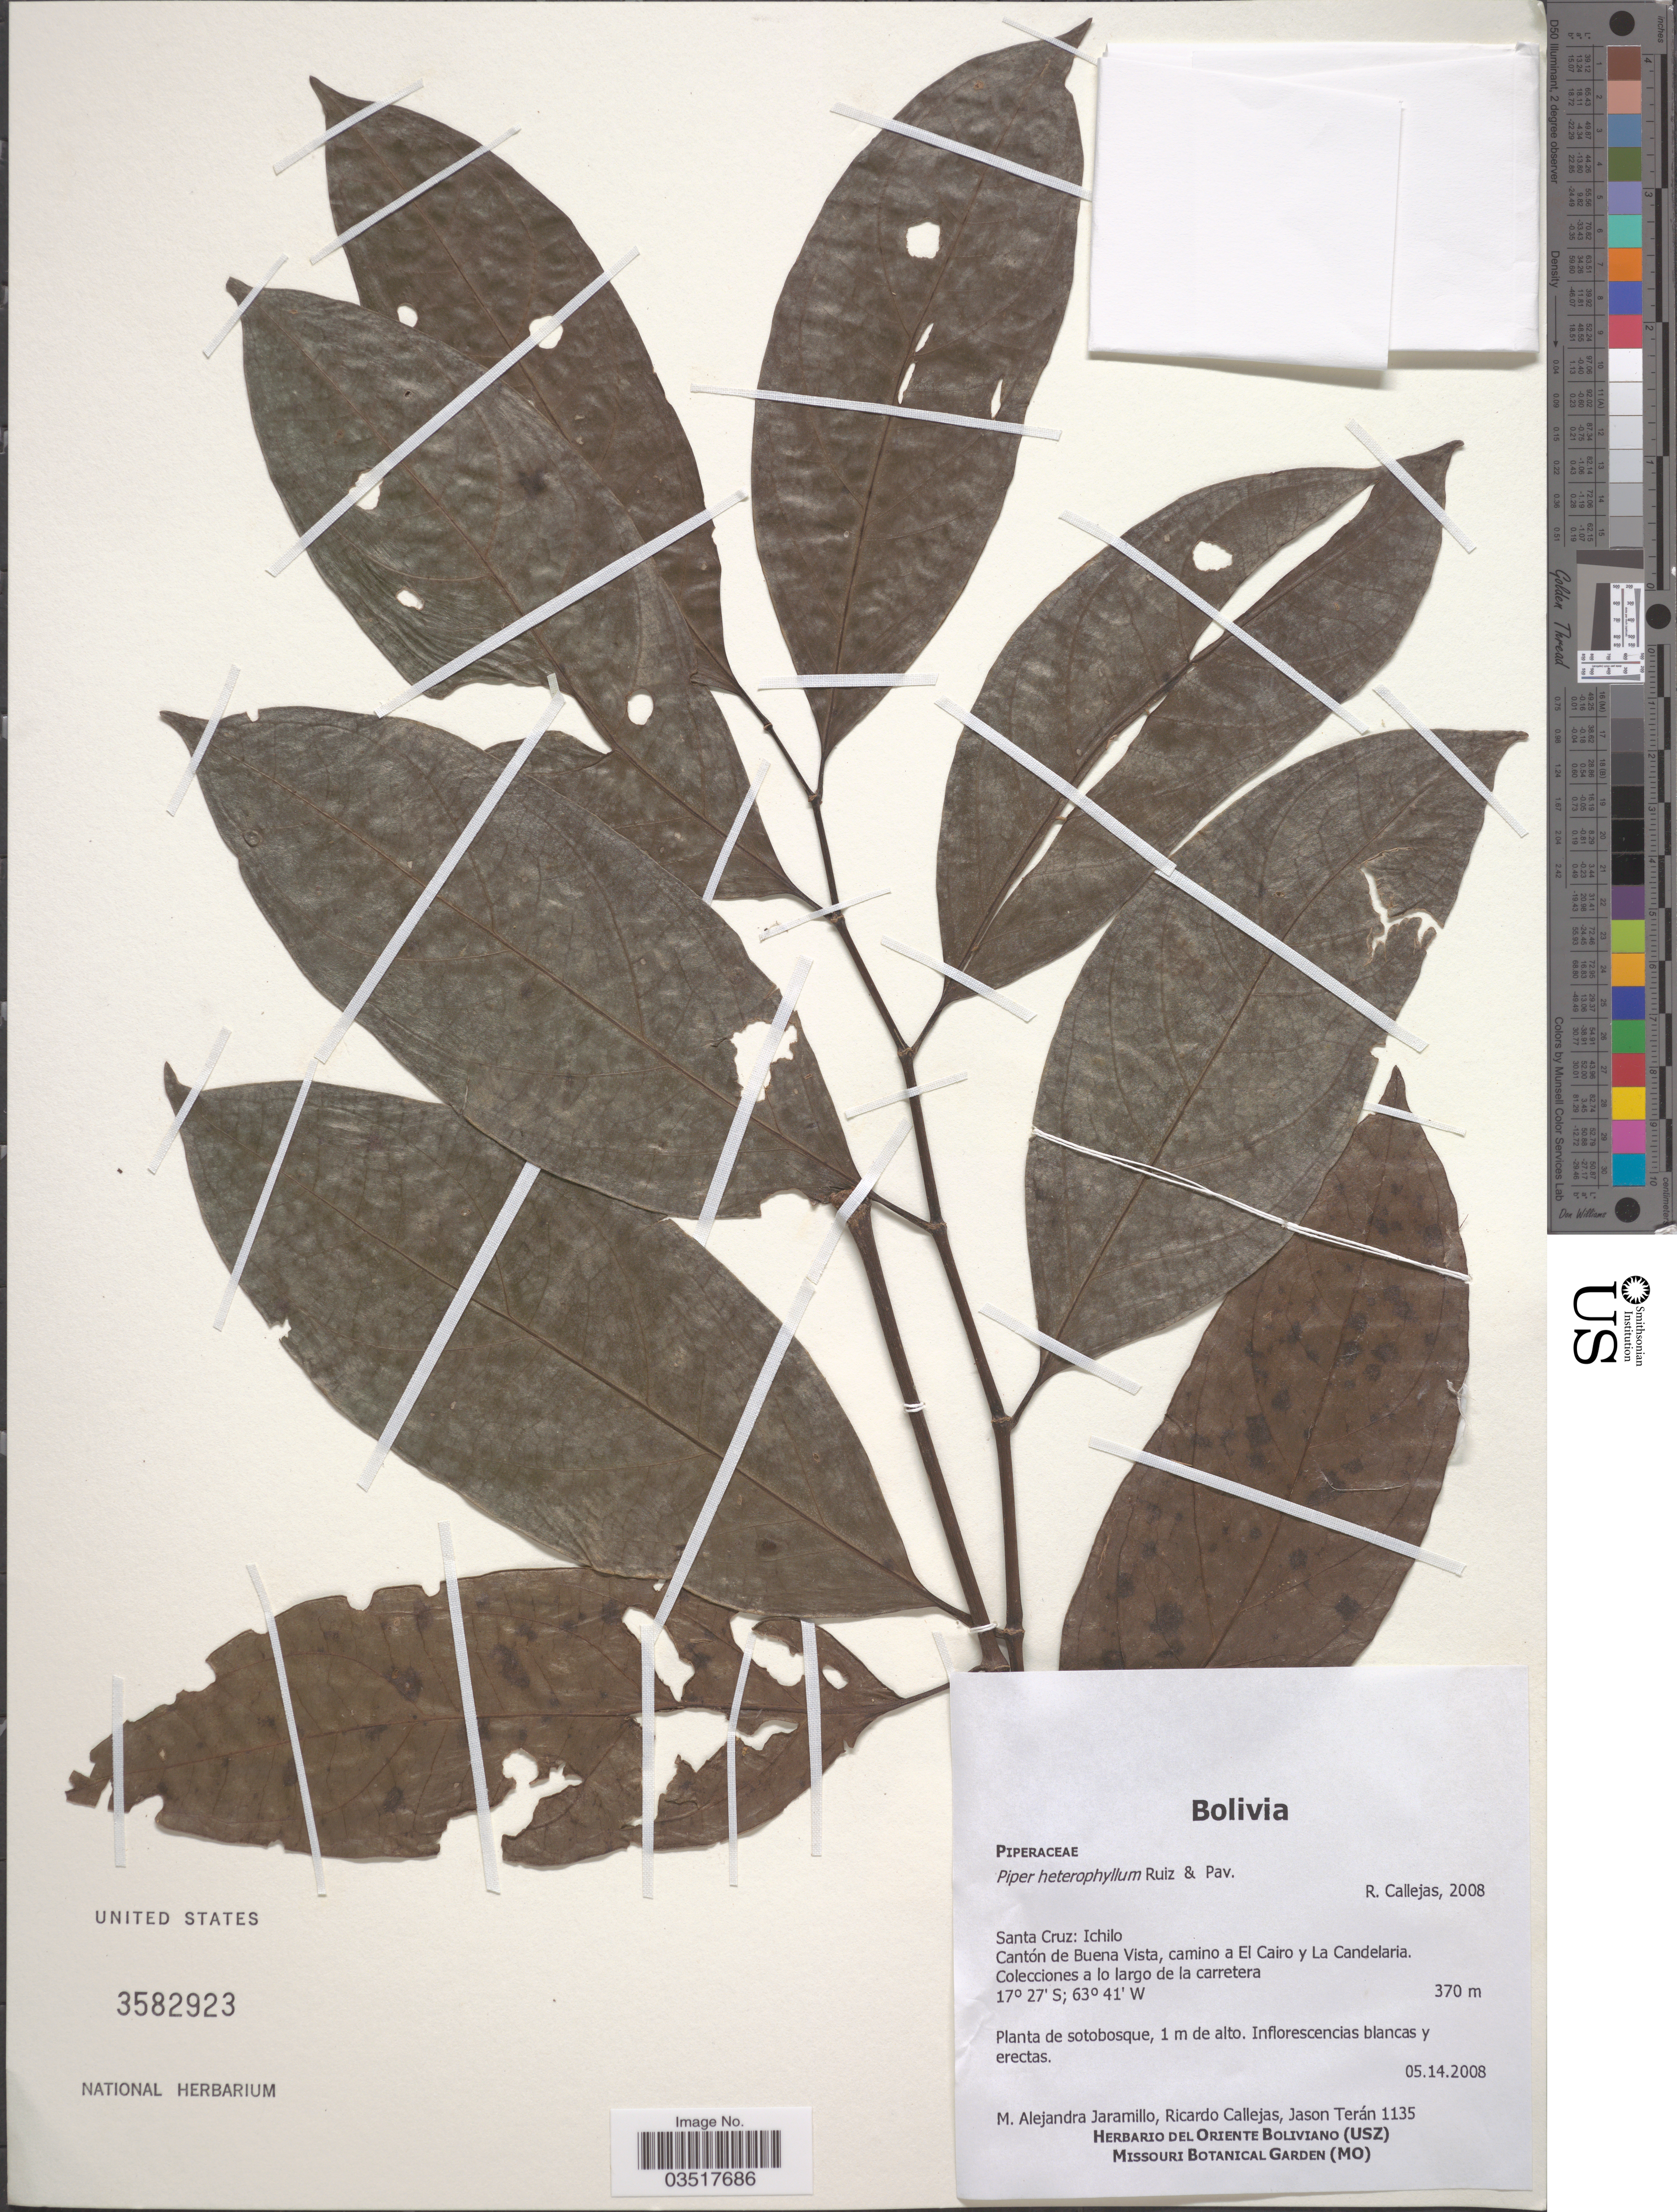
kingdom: Plantae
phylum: Tracheophyta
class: Magnoliopsida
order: Piperales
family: Piperaceae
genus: Piper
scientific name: Piper heterophyllum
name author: Ruiz & Pav.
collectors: M. A. Jaramillo, R. Callejas & J. Teran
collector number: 1135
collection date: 2008-05-14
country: Bolivia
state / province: Santa Cruz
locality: Ichilo. Cantón de Buena Vista, camino a El Cairo y La Candelaria.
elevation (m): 370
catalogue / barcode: US 3582923